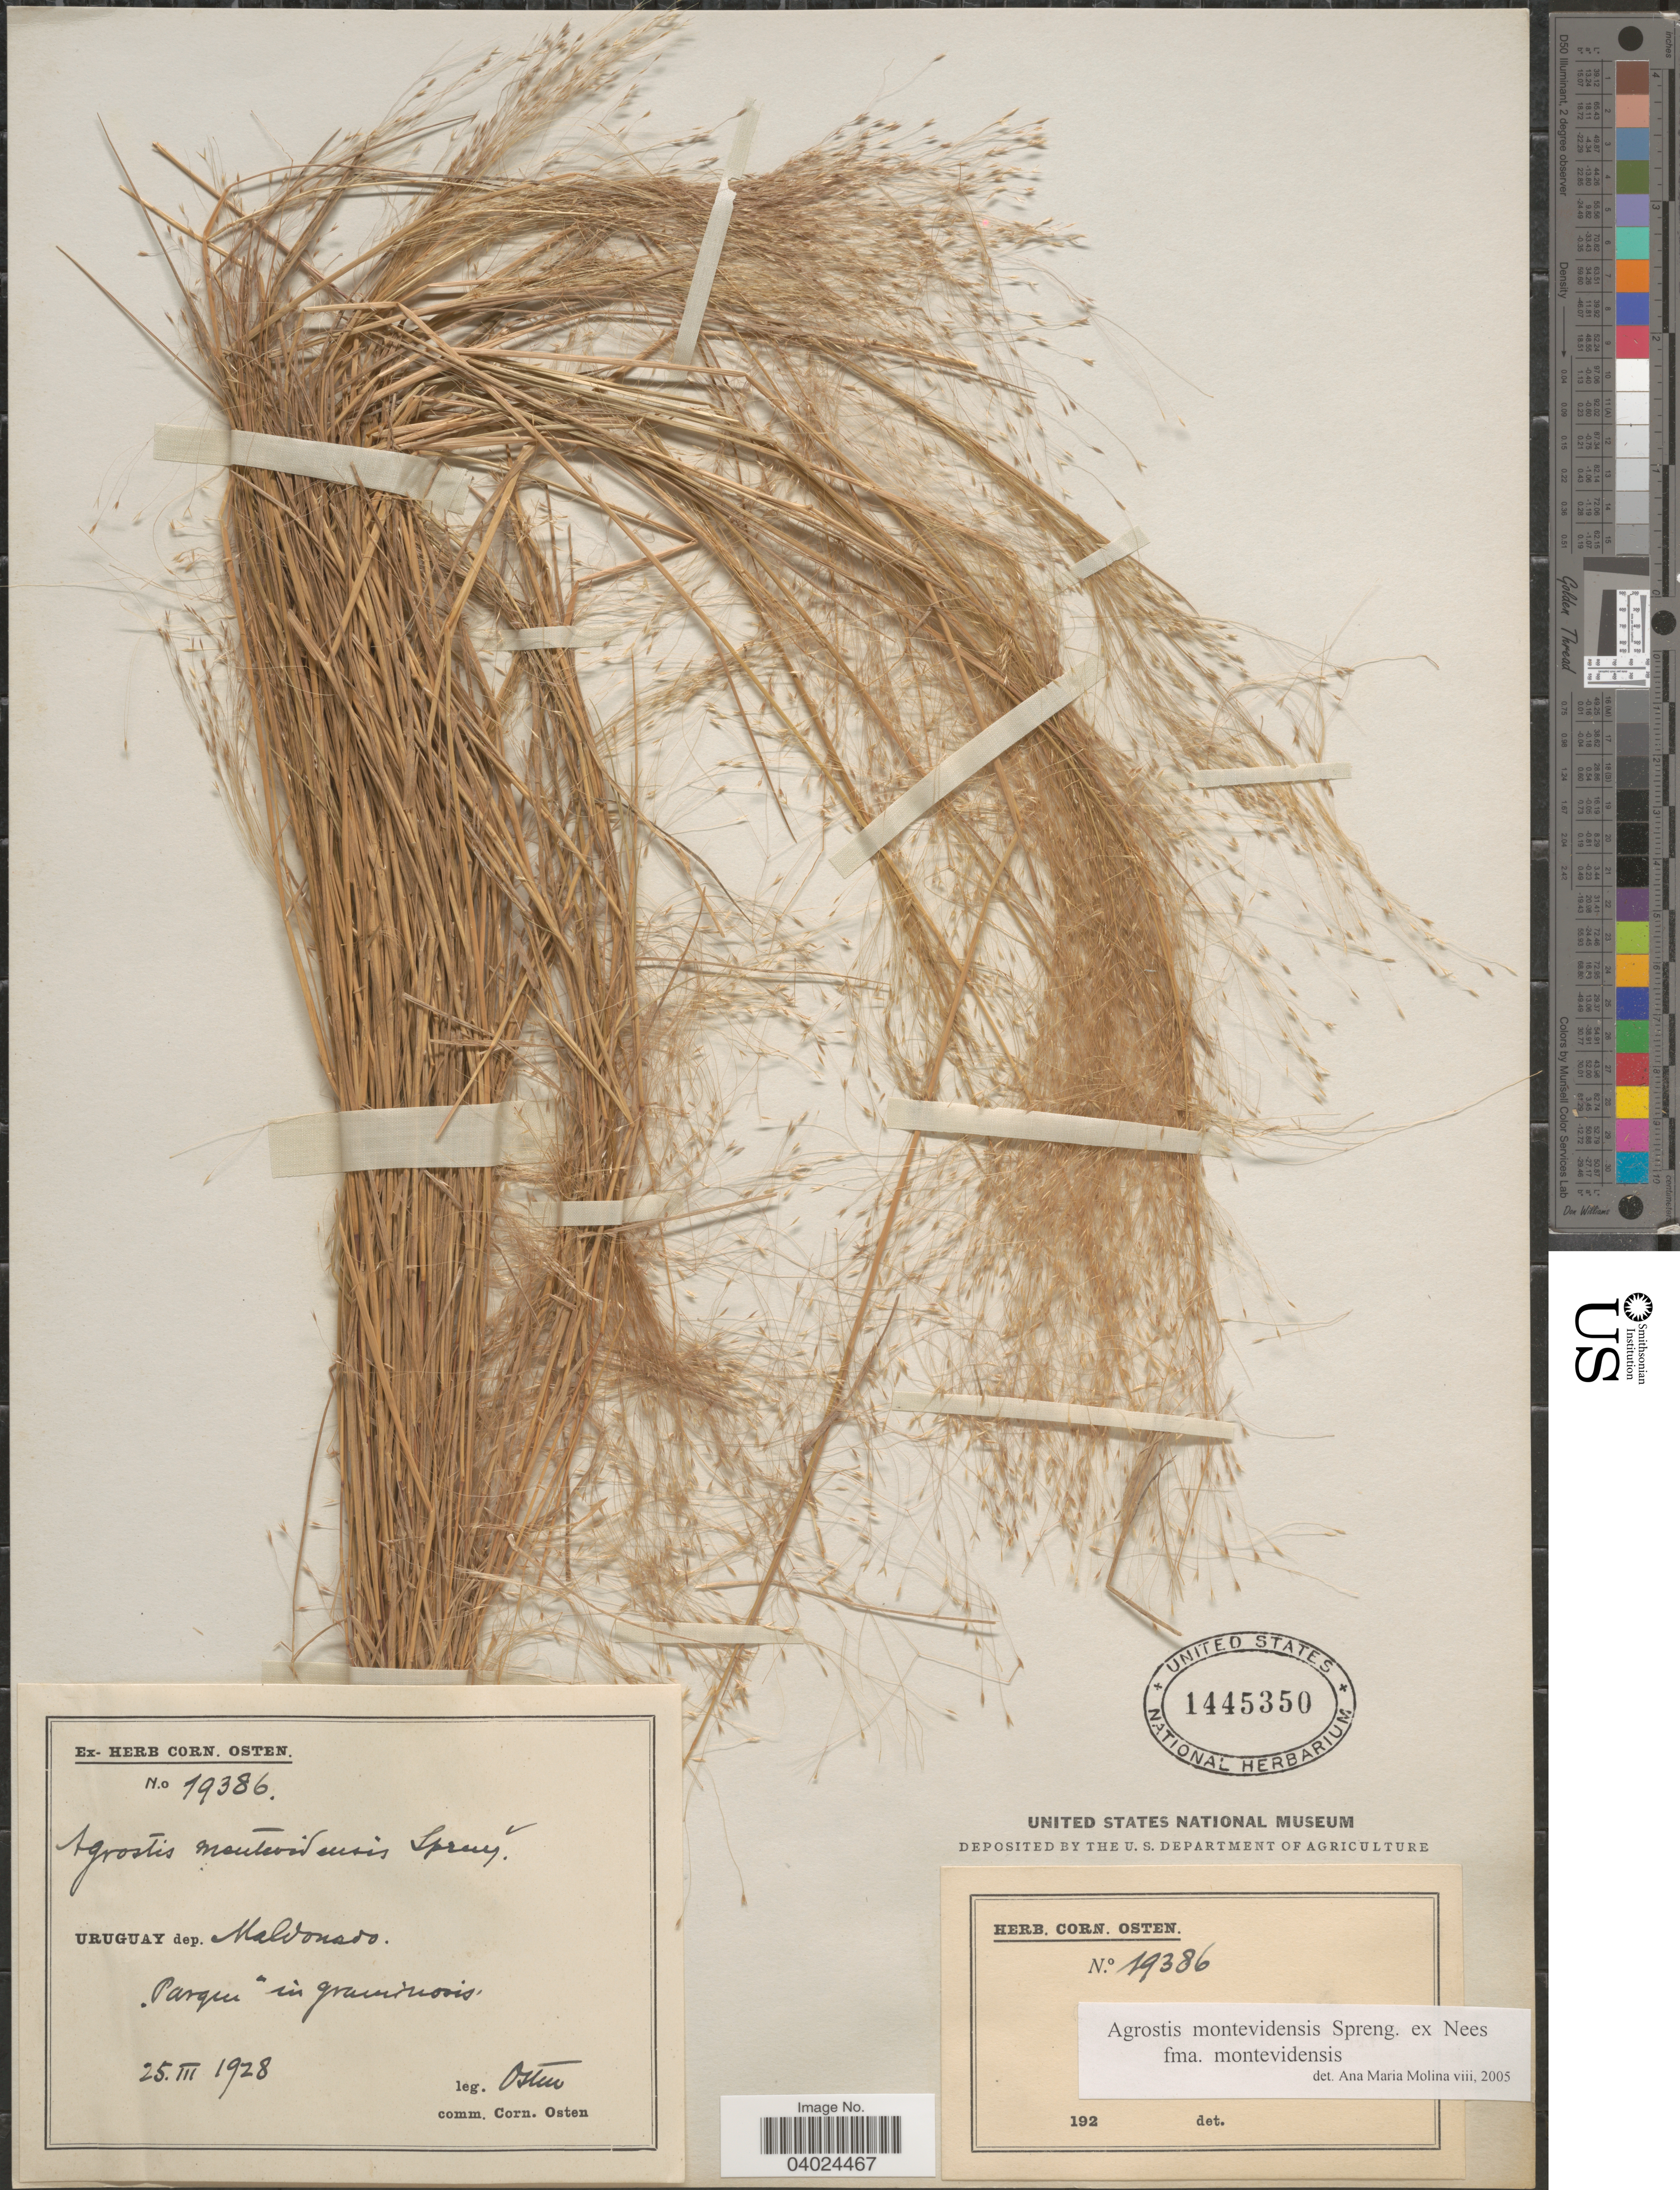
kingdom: Plantae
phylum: Tracheophyta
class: Liliopsida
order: Poales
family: Poaceae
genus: Agrostis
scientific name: Agrostis montevidensis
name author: A. Spreng. ex Nees in Mart.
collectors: C. Osten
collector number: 19386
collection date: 1928-03-25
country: Uruguay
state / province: Maldonado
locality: Dep. Maldonado. Parqui in graminosis.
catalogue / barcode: US 1445350